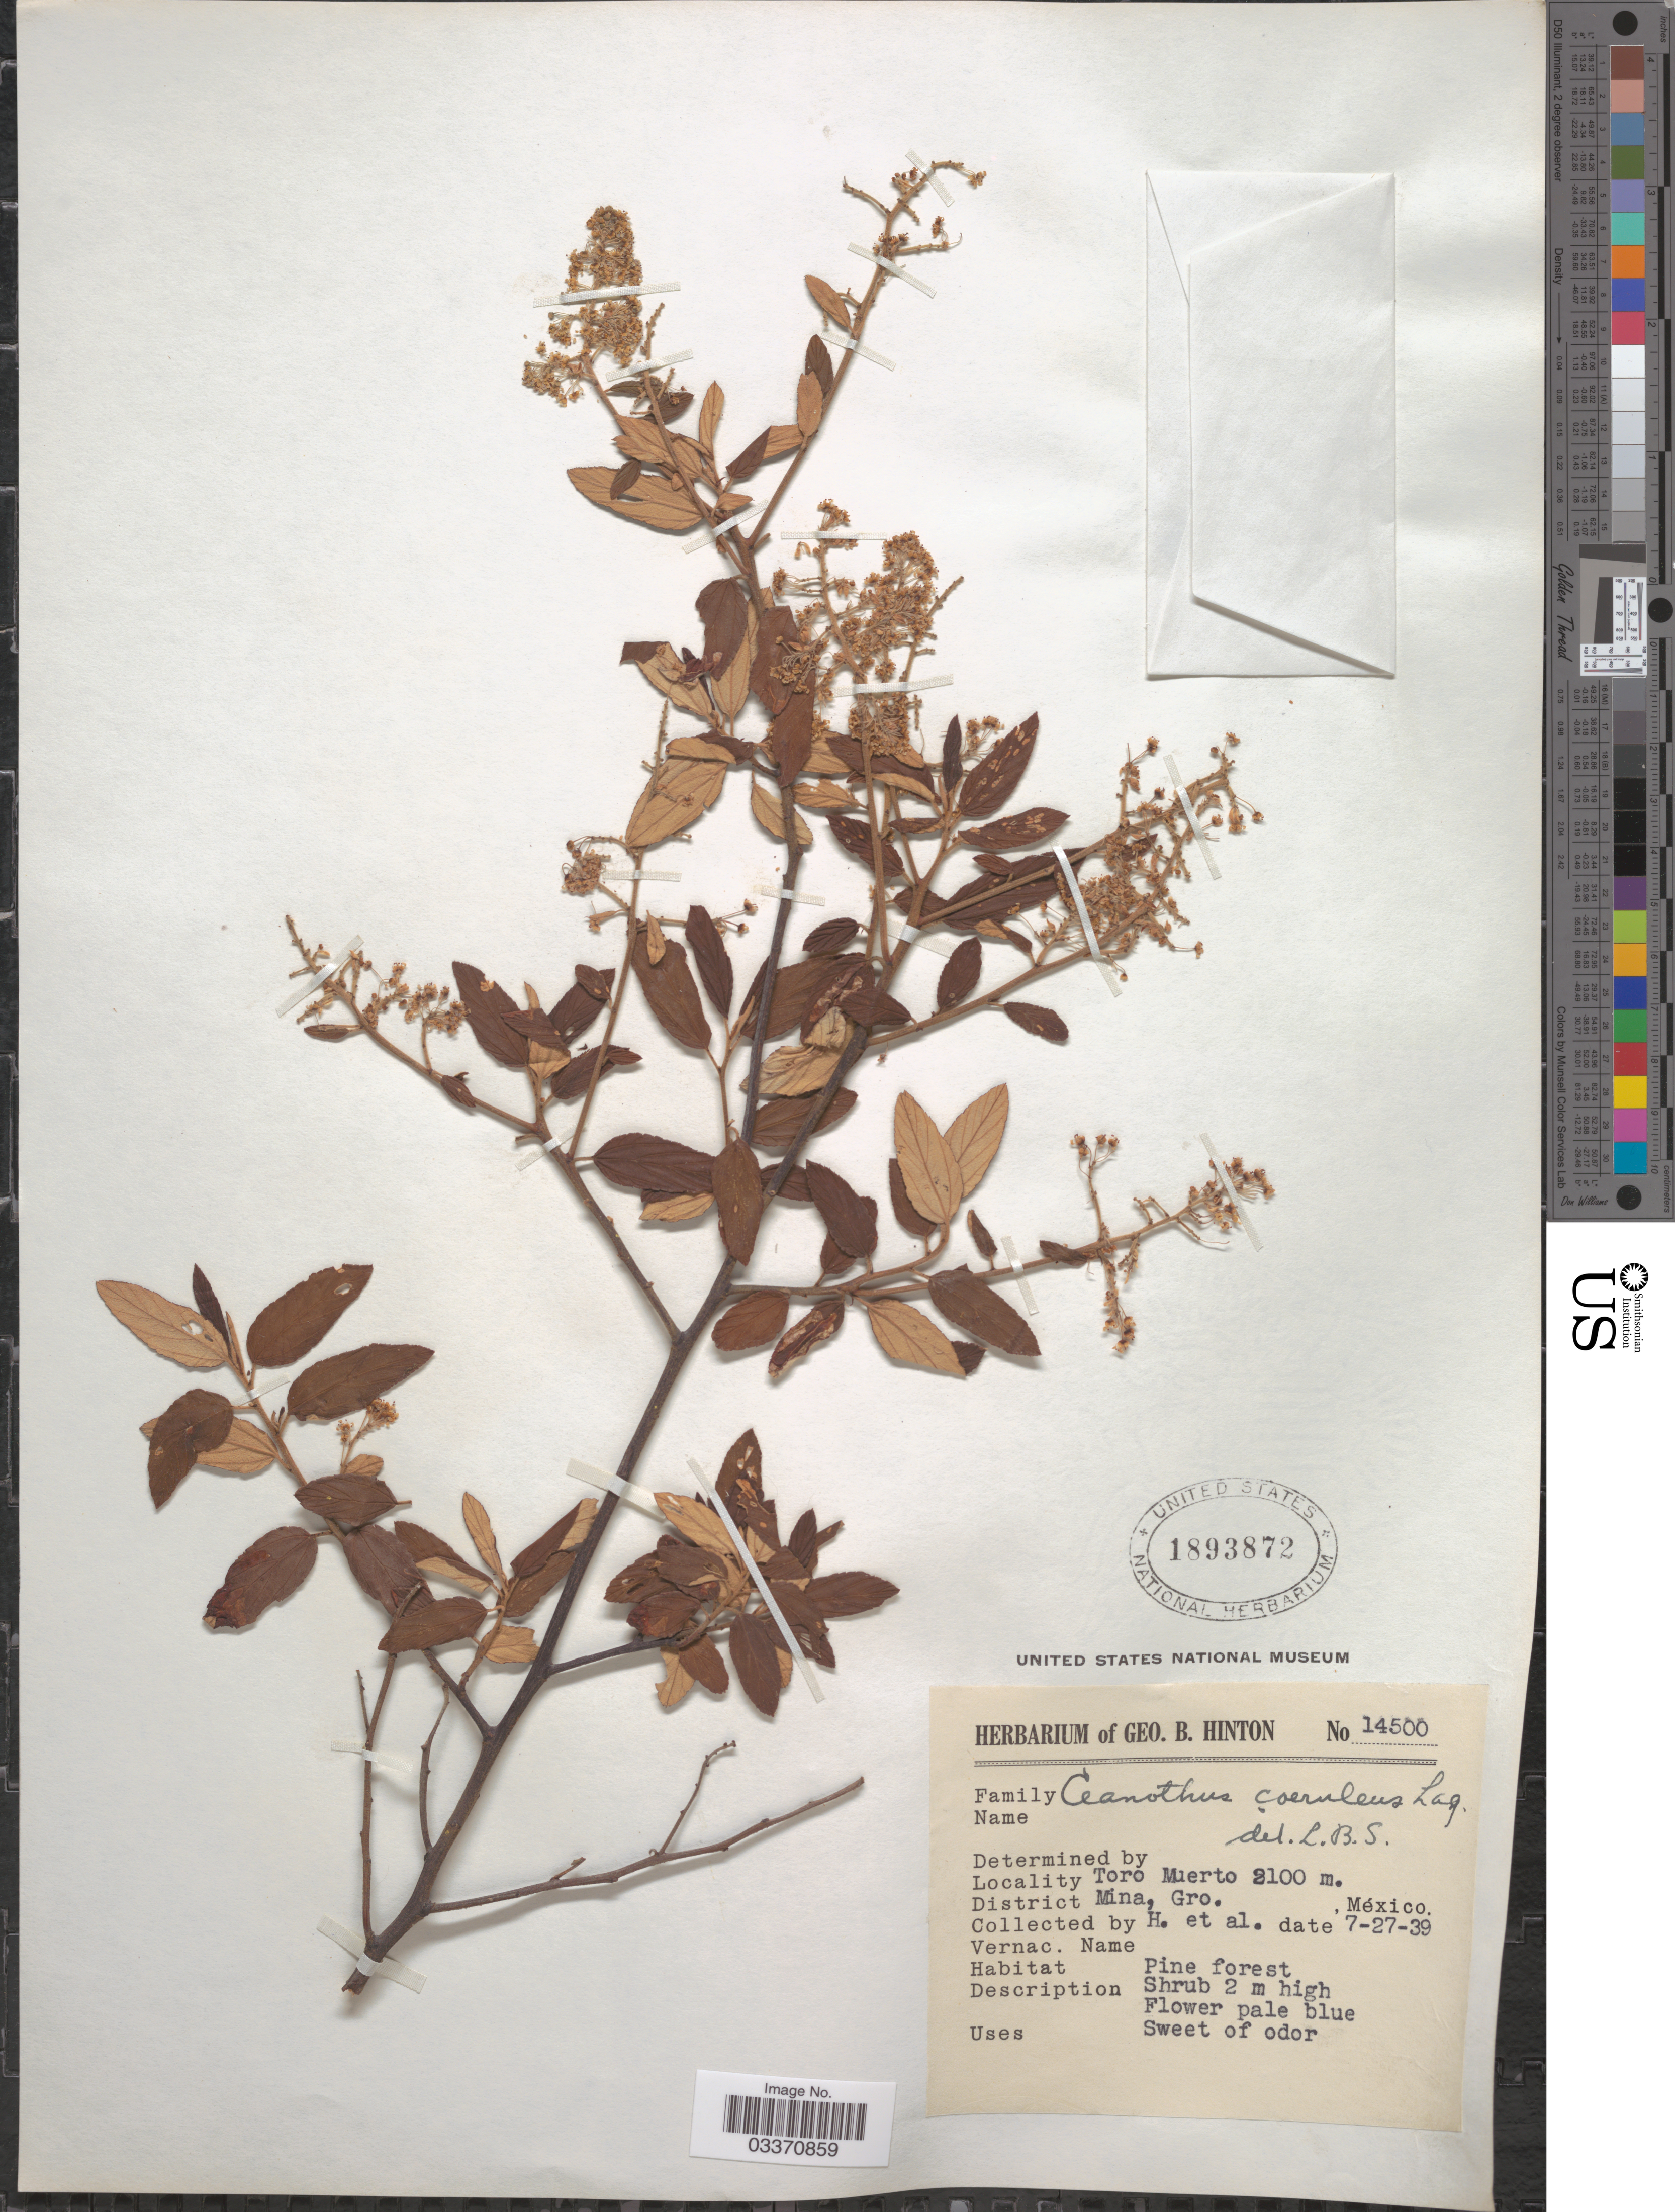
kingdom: Plantae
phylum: Tracheophyta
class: Magnoliopsida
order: Rosales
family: Rhamnaceae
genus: Ceanothus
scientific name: Ceanothus caeruleus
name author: Lag.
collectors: G. B. Hinton & et al.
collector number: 14500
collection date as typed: Transcribed d/m/y: 27/7/39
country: Mexico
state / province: Guerrero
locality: Toro Muerto. District Mina.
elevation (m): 2100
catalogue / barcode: US 1893872